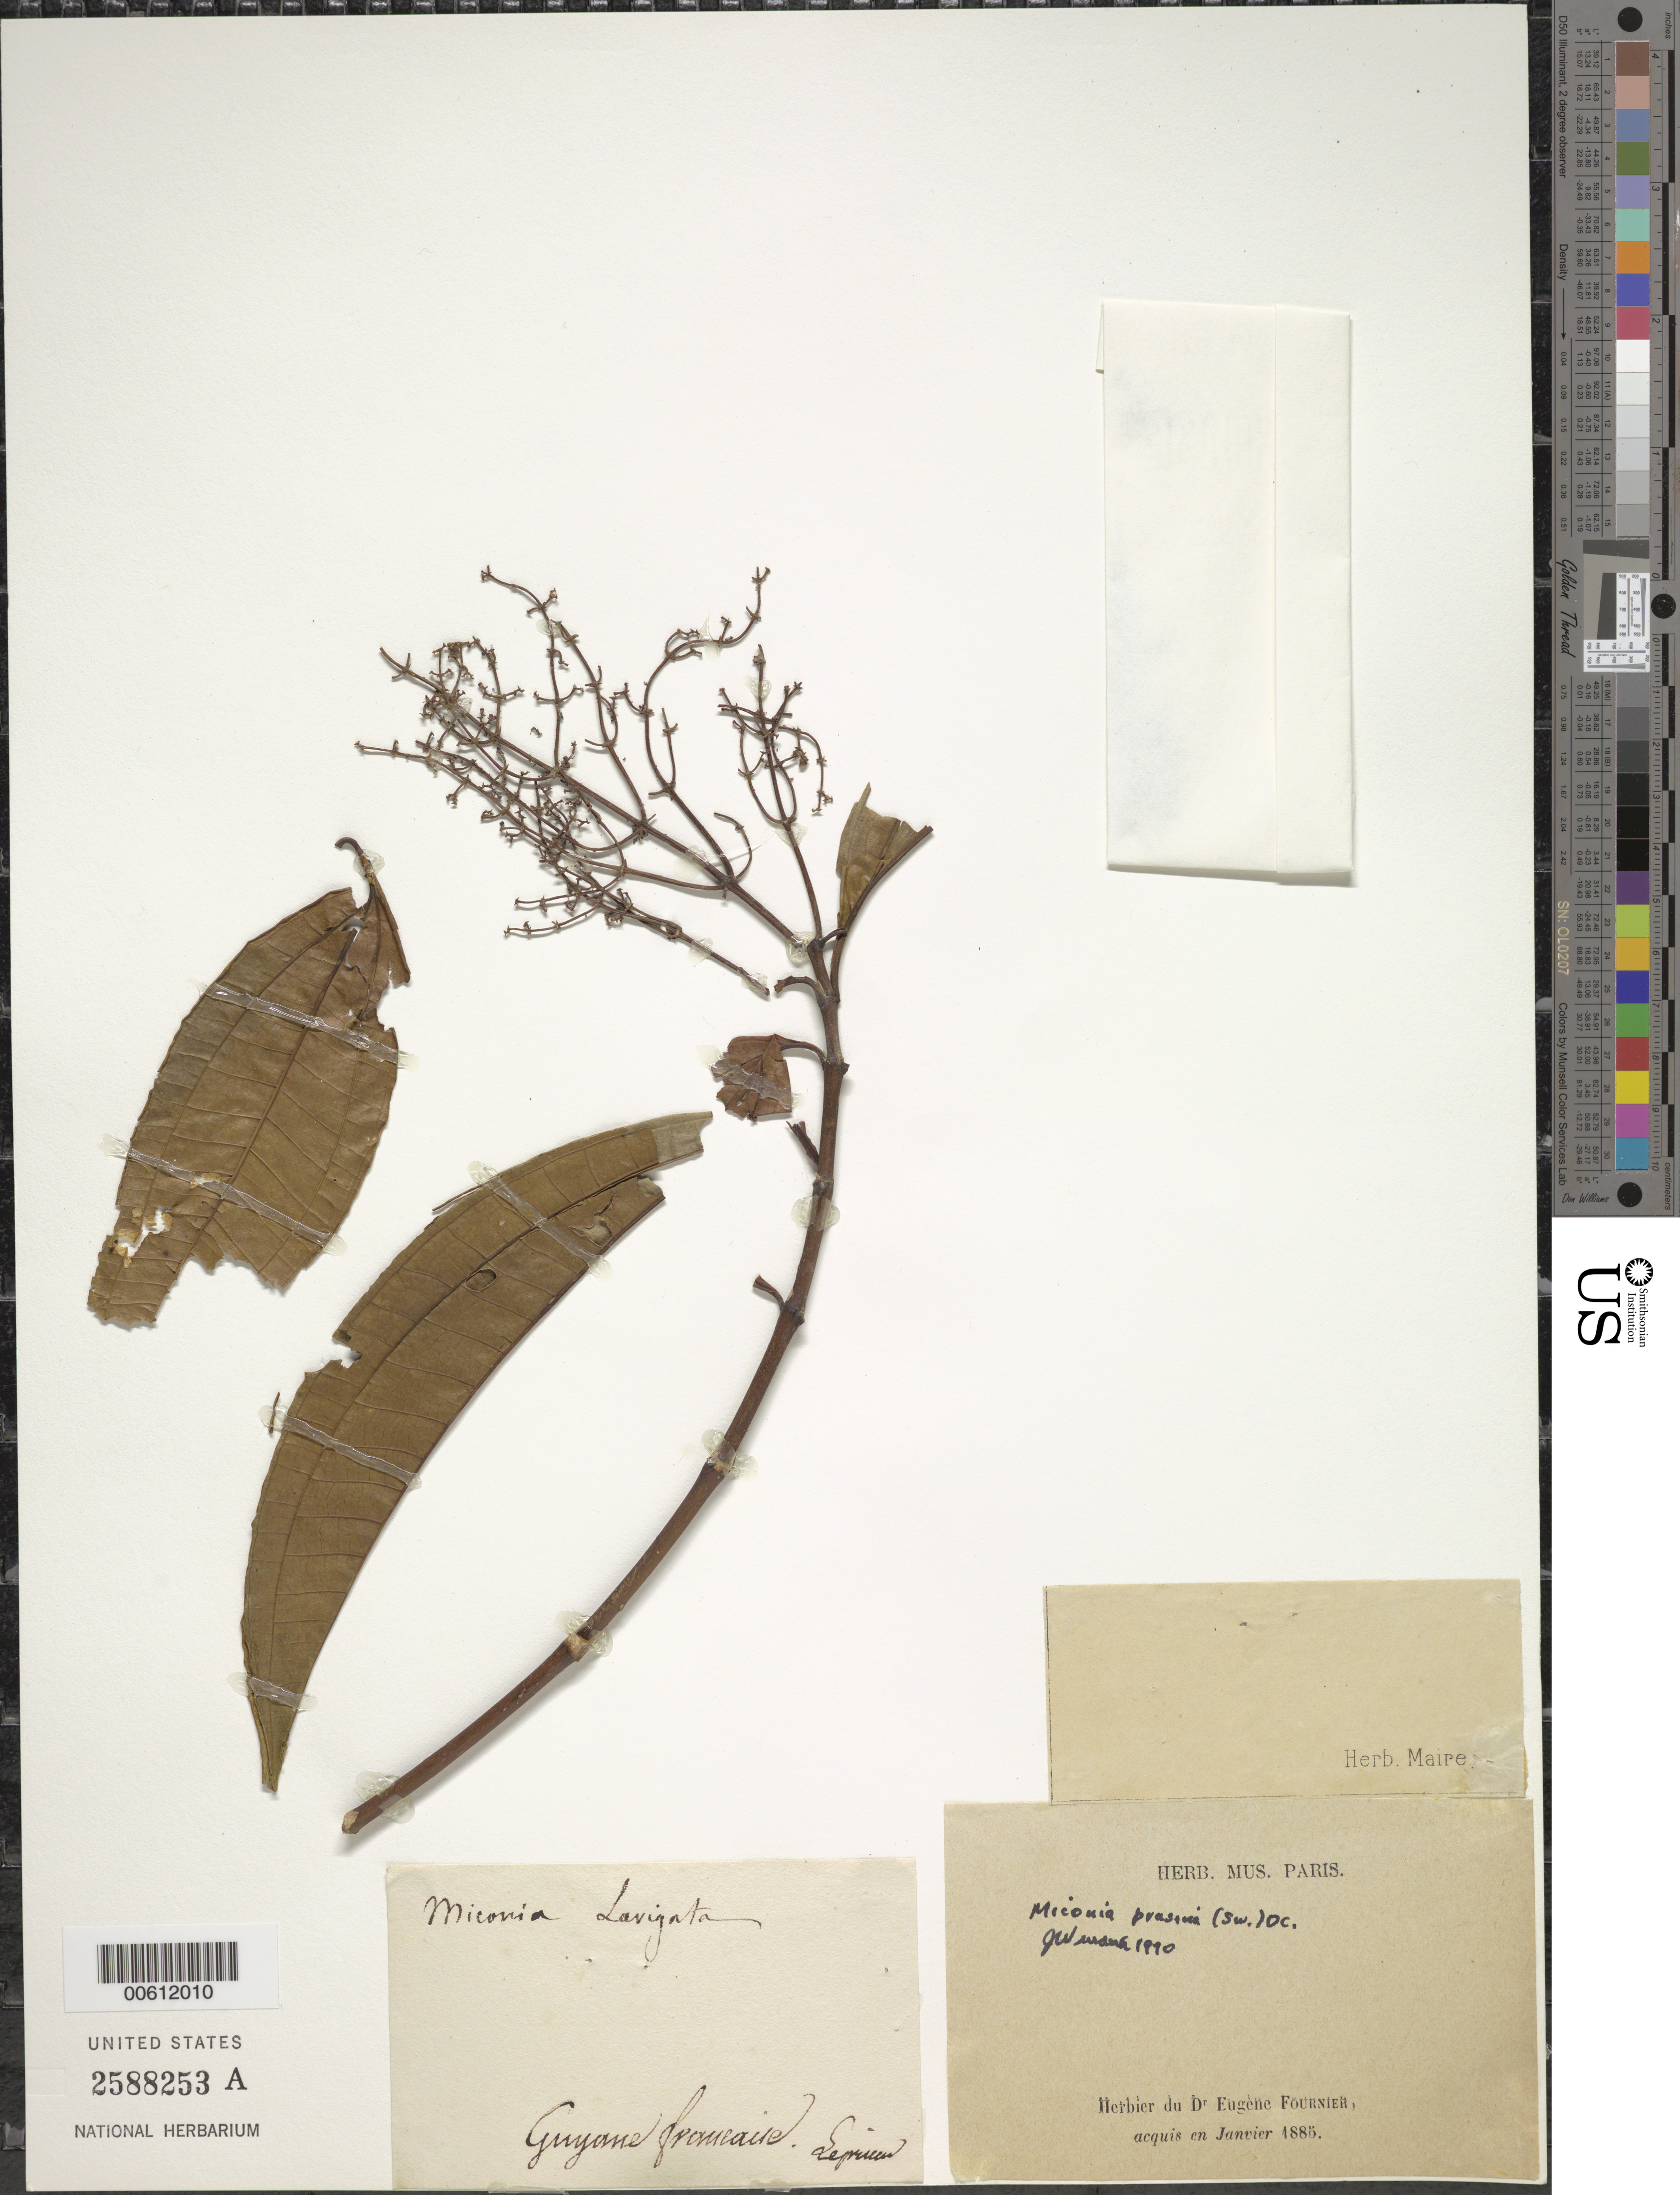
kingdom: Plantae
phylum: Tracheophyta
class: Magnoliopsida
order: Myrtales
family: Melastomataceae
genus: Miconia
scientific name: Miconia prasina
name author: (Sw.) DC.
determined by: Wurdack, John J., (US), US (UNITED STATES)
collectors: F. M. R. Leprieur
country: French Guiana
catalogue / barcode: US 2588253A